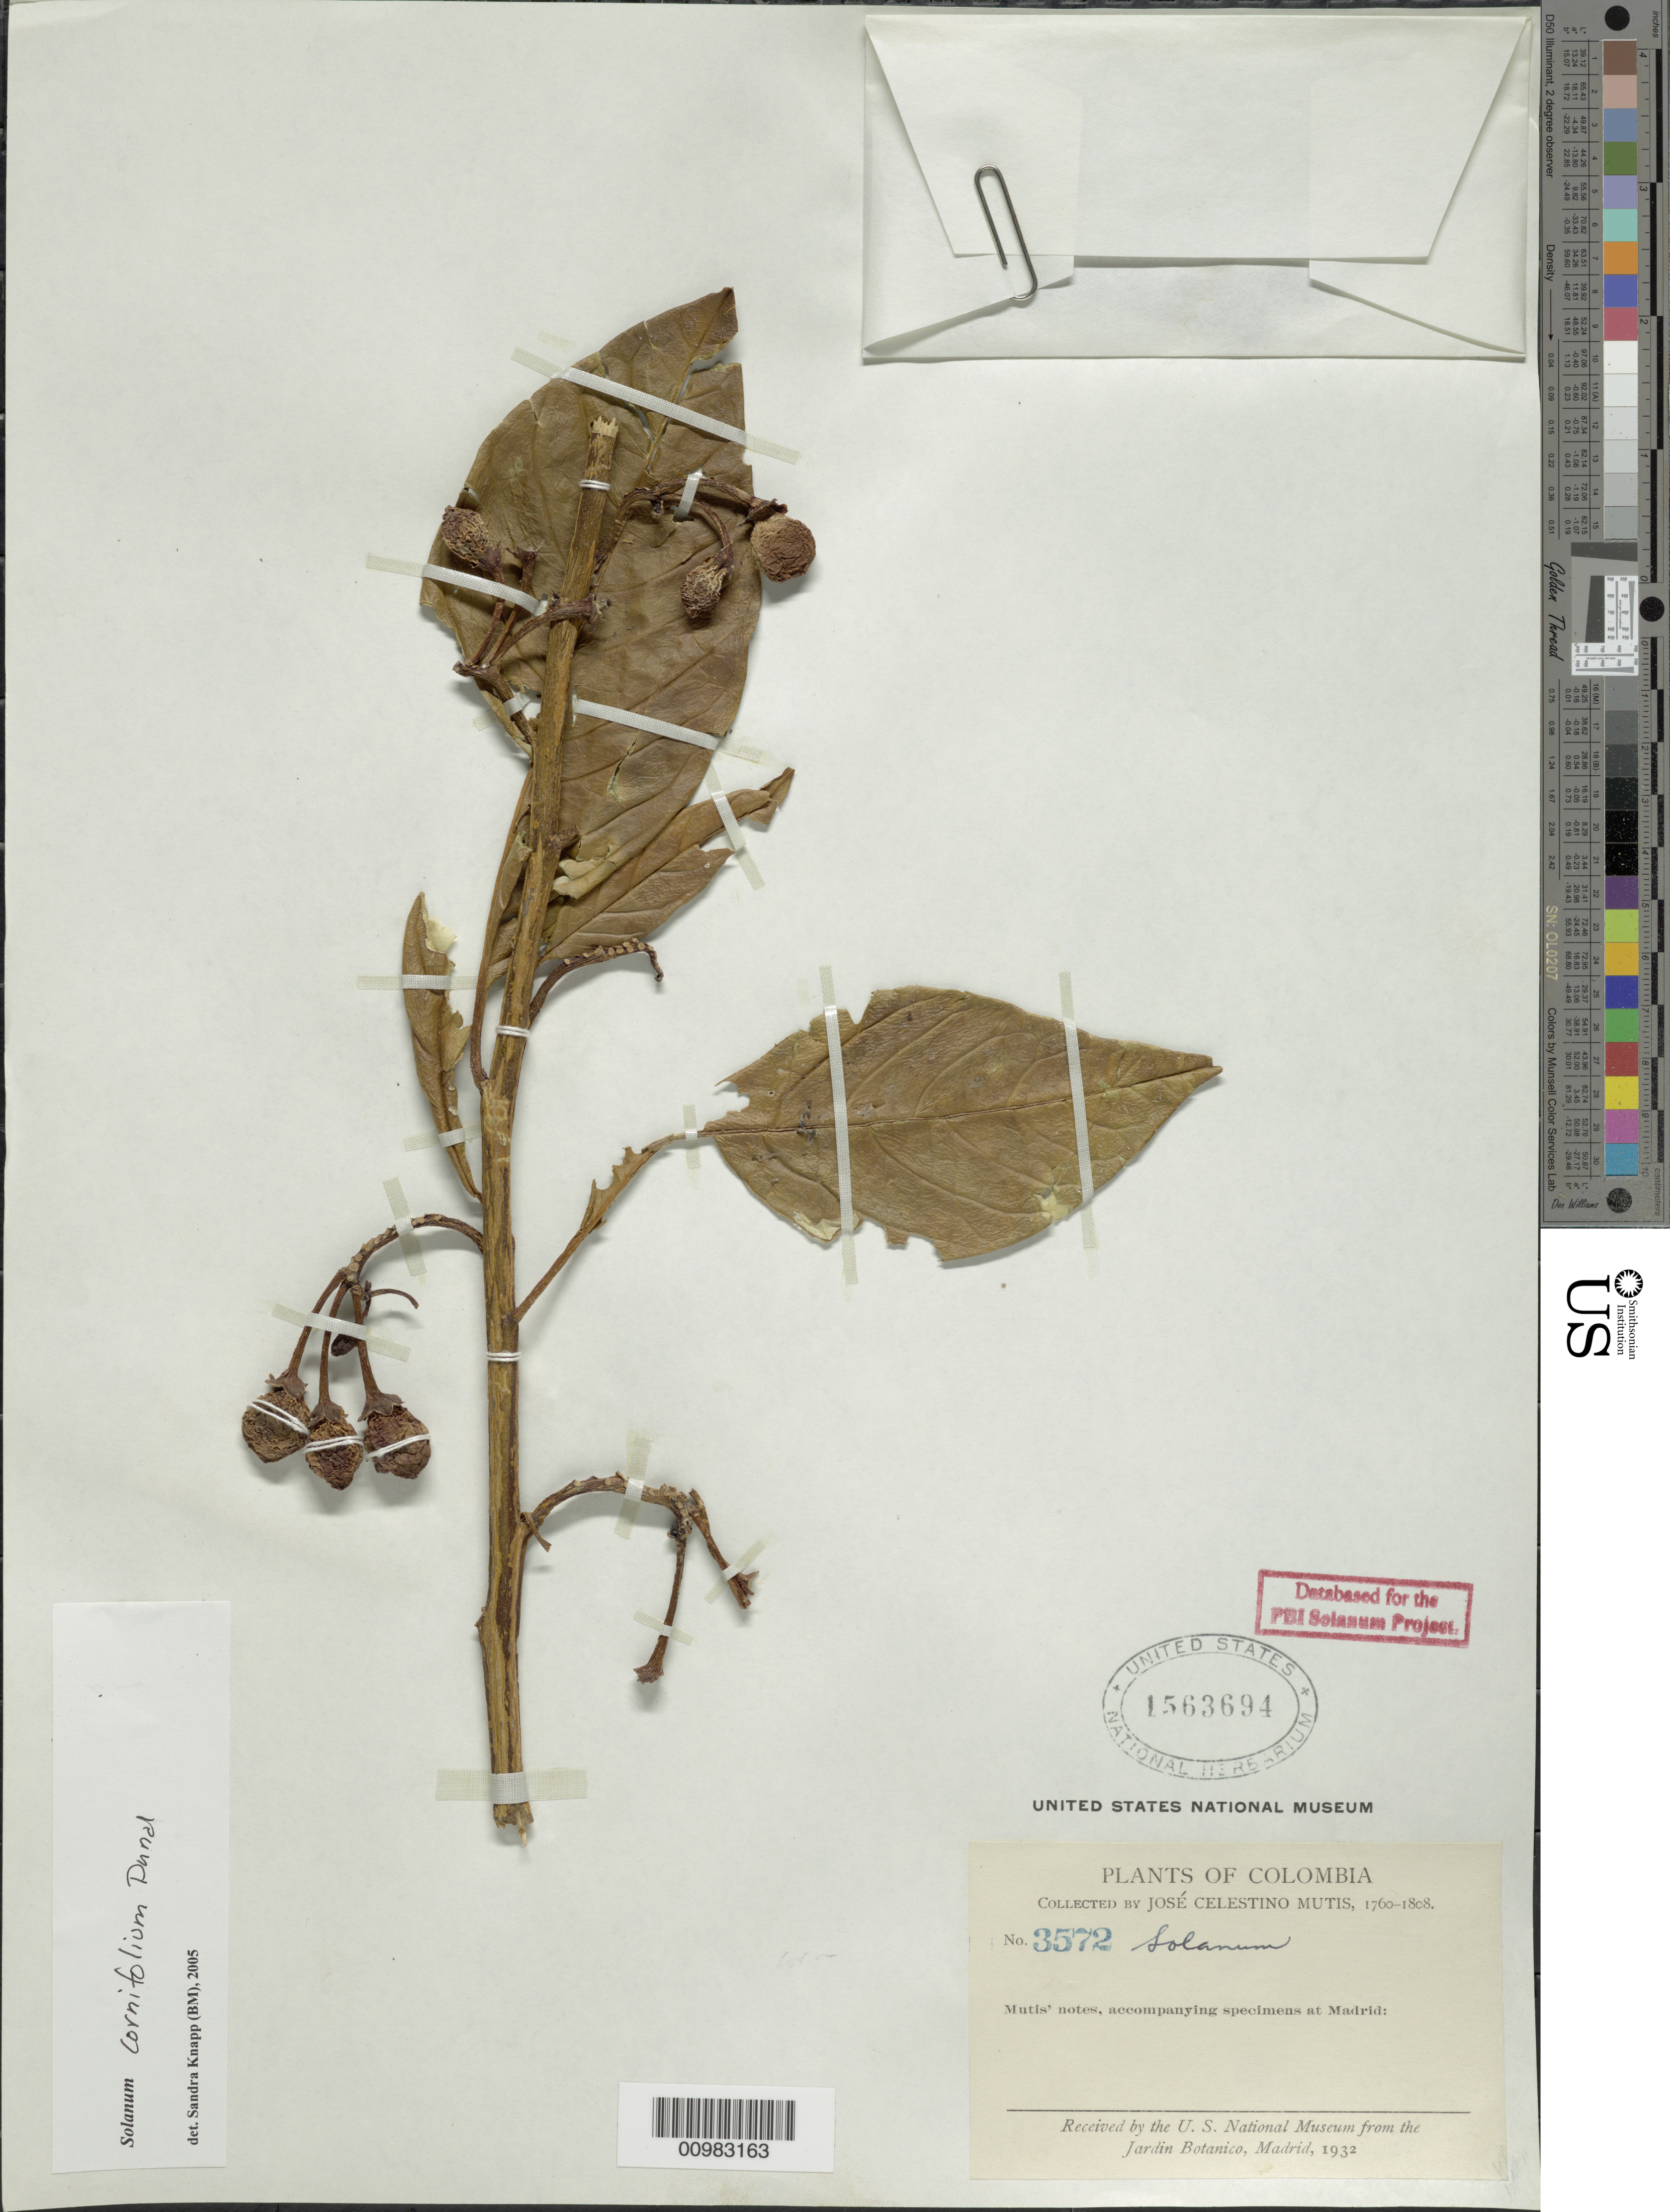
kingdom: Plantae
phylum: Tracheophyta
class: Magnoliopsida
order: Solanales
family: Solanaceae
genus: Solanum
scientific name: Solanum cornifolium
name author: Dunal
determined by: Knapp, S. D.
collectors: C. Mutis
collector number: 3572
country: Colombia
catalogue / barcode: US 1563694